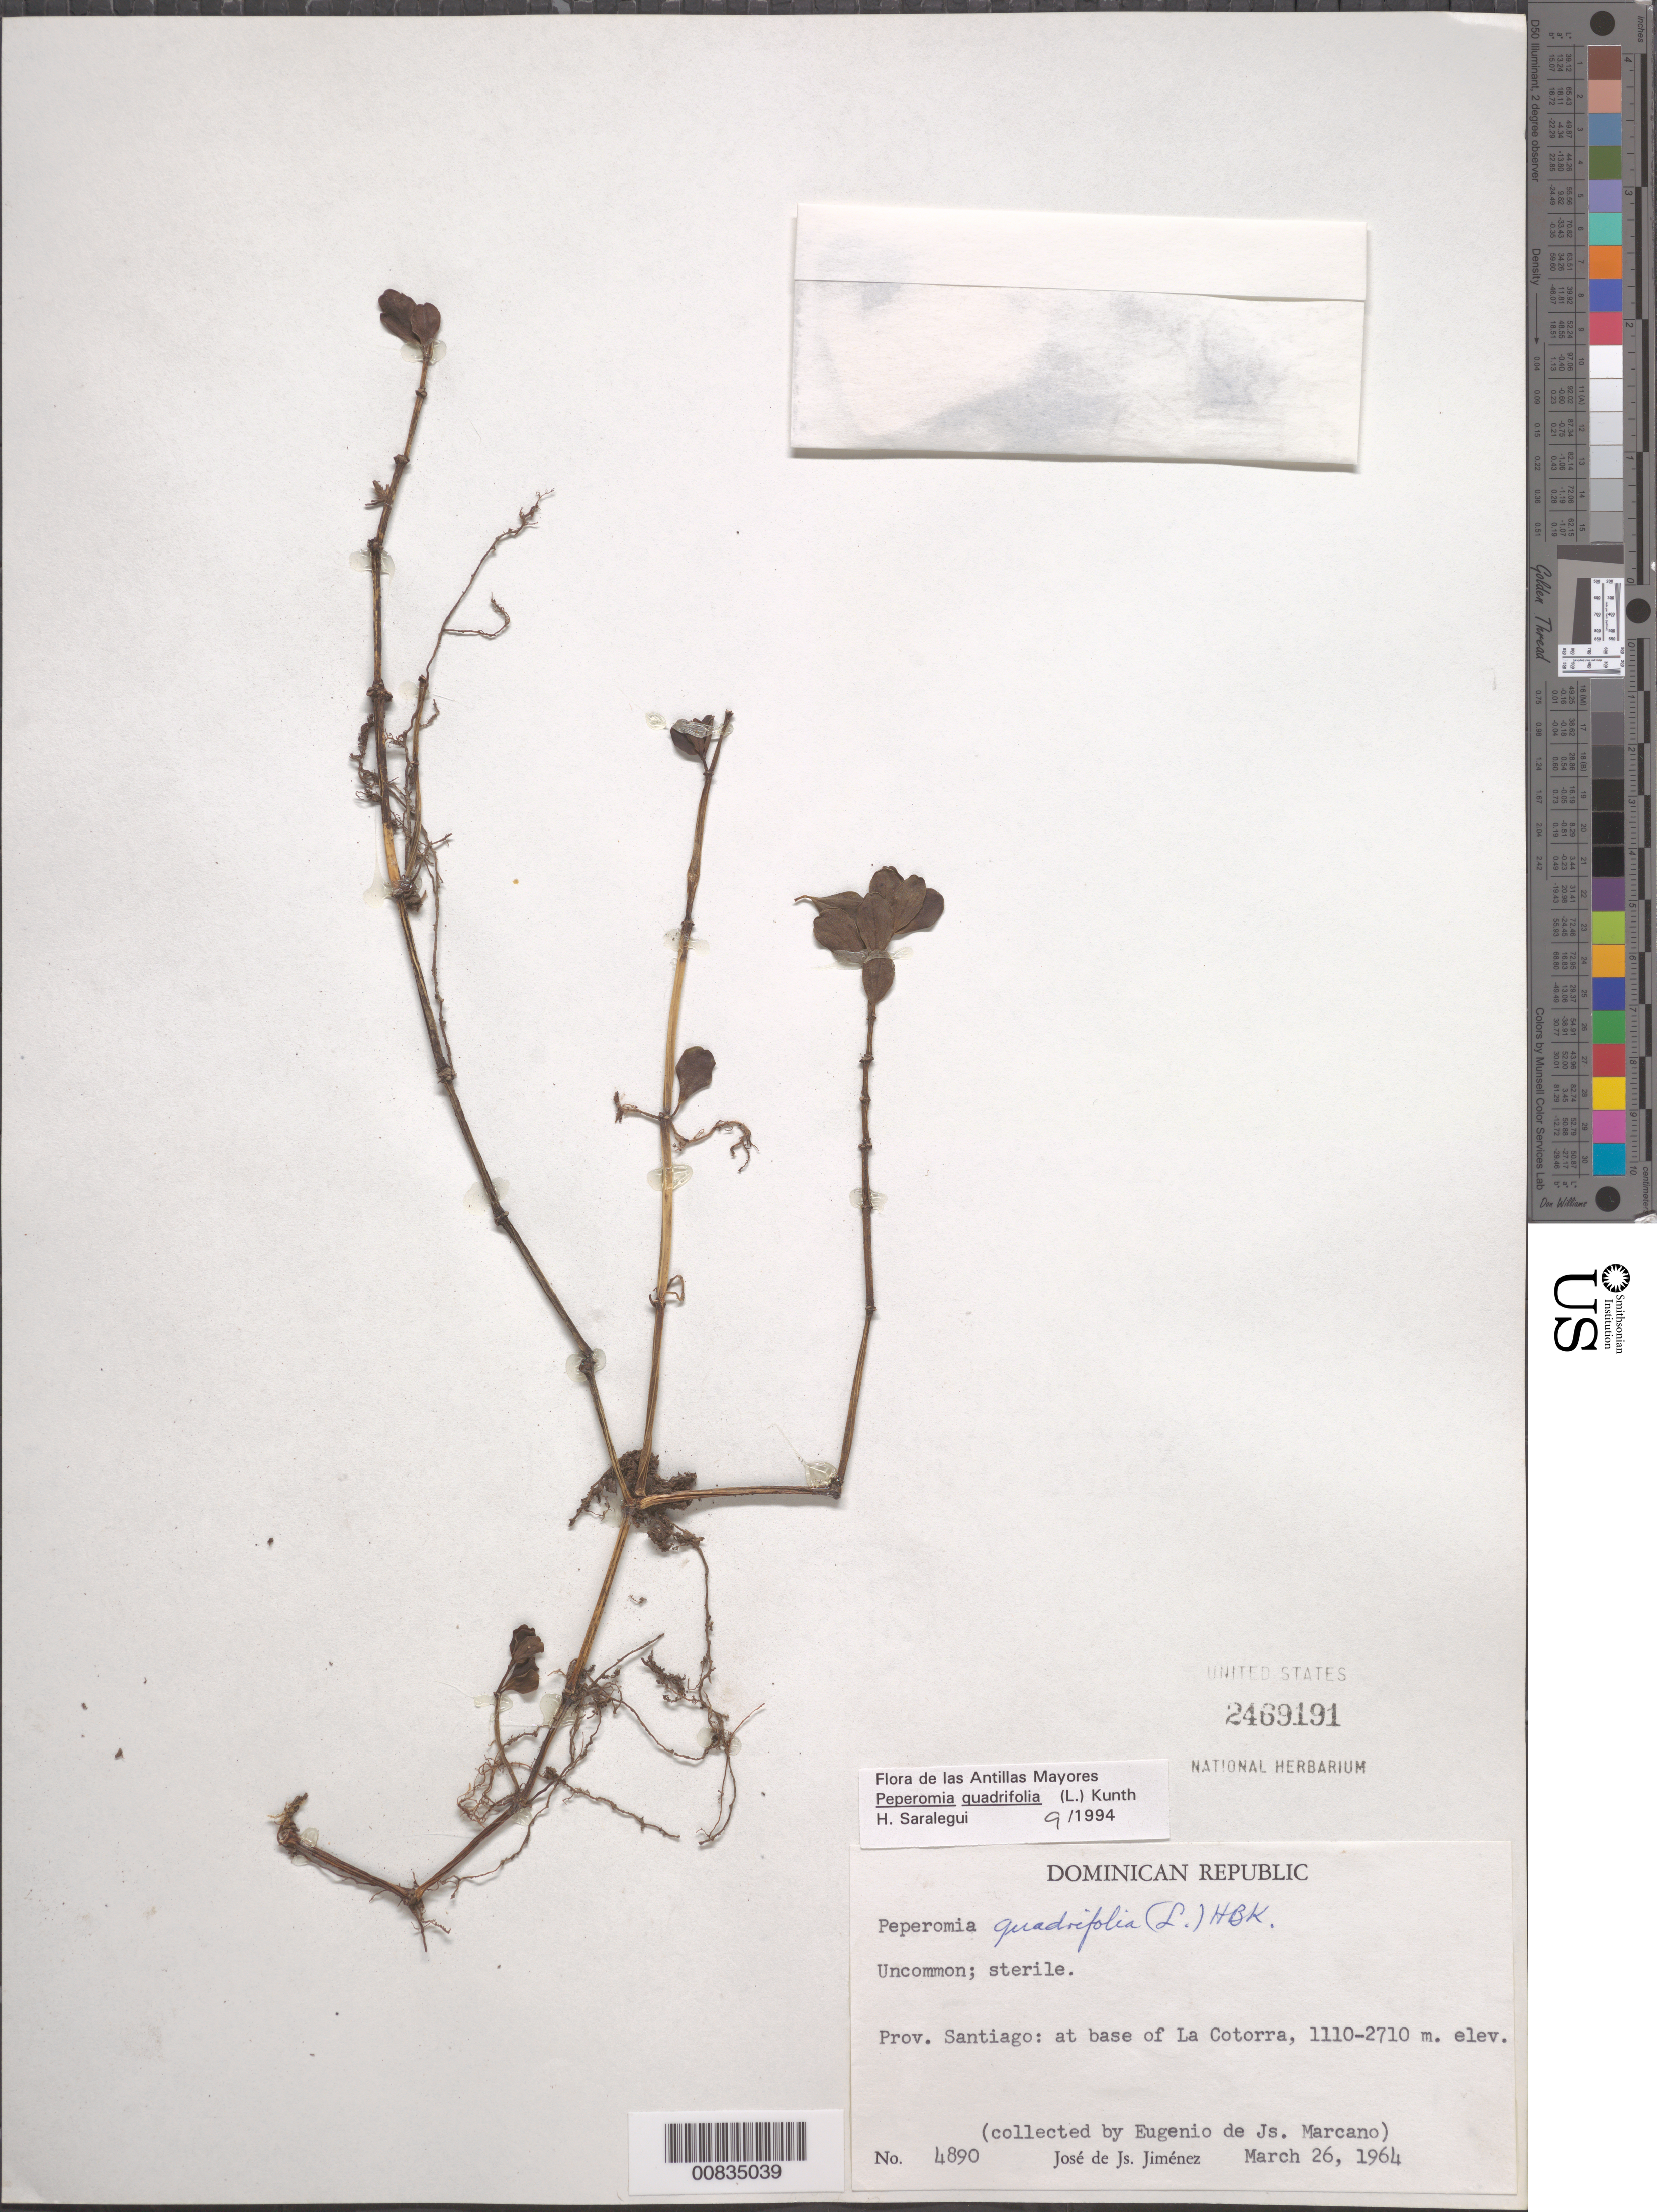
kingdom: Plantae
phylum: Tracheophyta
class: Magnoliopsida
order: Piperales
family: Piperaceae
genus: Peperomia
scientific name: Peperomia quadrifolia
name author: (L.) Kunth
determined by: Saralegui Boza, H., (HAJB), Jardin Botanico Nacional (Habana)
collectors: J. J. Jiménez & E. J. Marcano F.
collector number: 4890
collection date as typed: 26 Mar 1964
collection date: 1964-03-26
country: Dominican Republic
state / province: Santiago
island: Hispaniola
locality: At base of La Cotorra.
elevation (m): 1110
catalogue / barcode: US 2469191